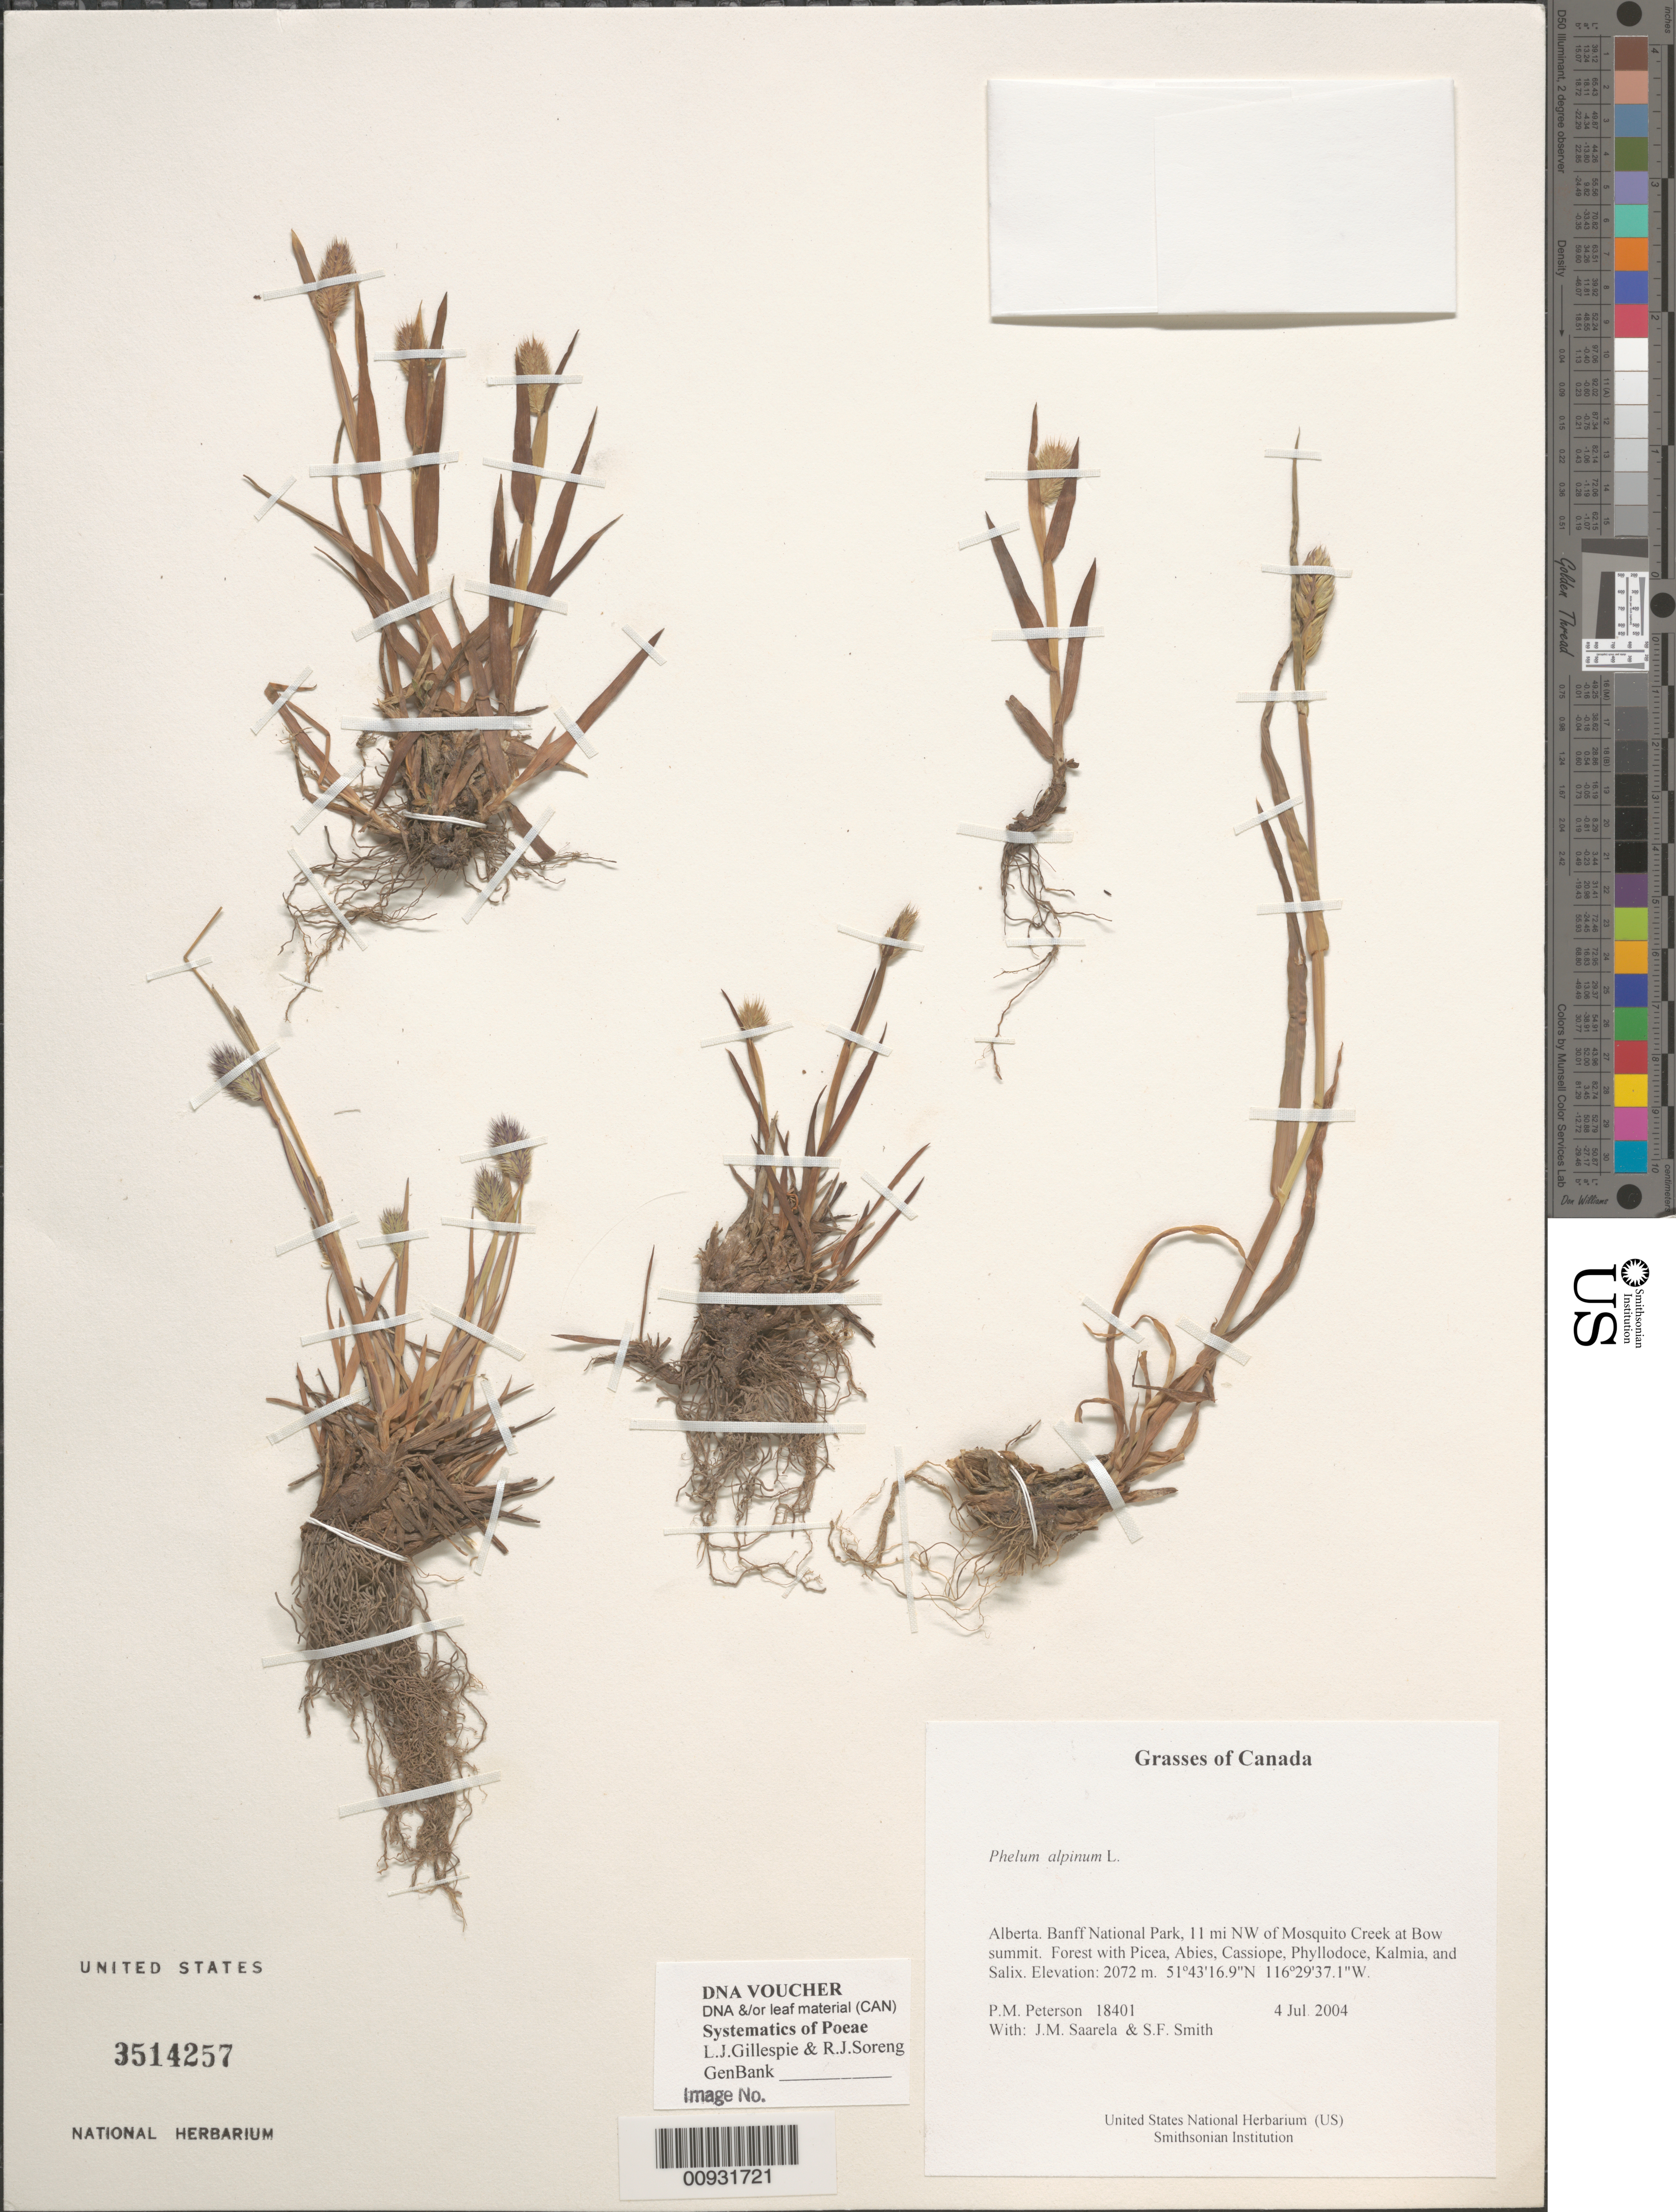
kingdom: Plantae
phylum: Tracheophyta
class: Liliopsida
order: Poales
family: Poaceae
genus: Phleum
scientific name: Phleum alpinum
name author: L.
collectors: P. M. Peterson, J. Saarela & S.F. Smith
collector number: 18401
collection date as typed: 04 Jul 2004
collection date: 2004-07-04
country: Canada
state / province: Alberta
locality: Banff National Park, 11 mi NW of Mosquito Creek at Bow summit. Forest with Picea, Abies, Cassiope, Phyllodoce, Kalmia, and Salix.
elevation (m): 2072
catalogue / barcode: US 3514257